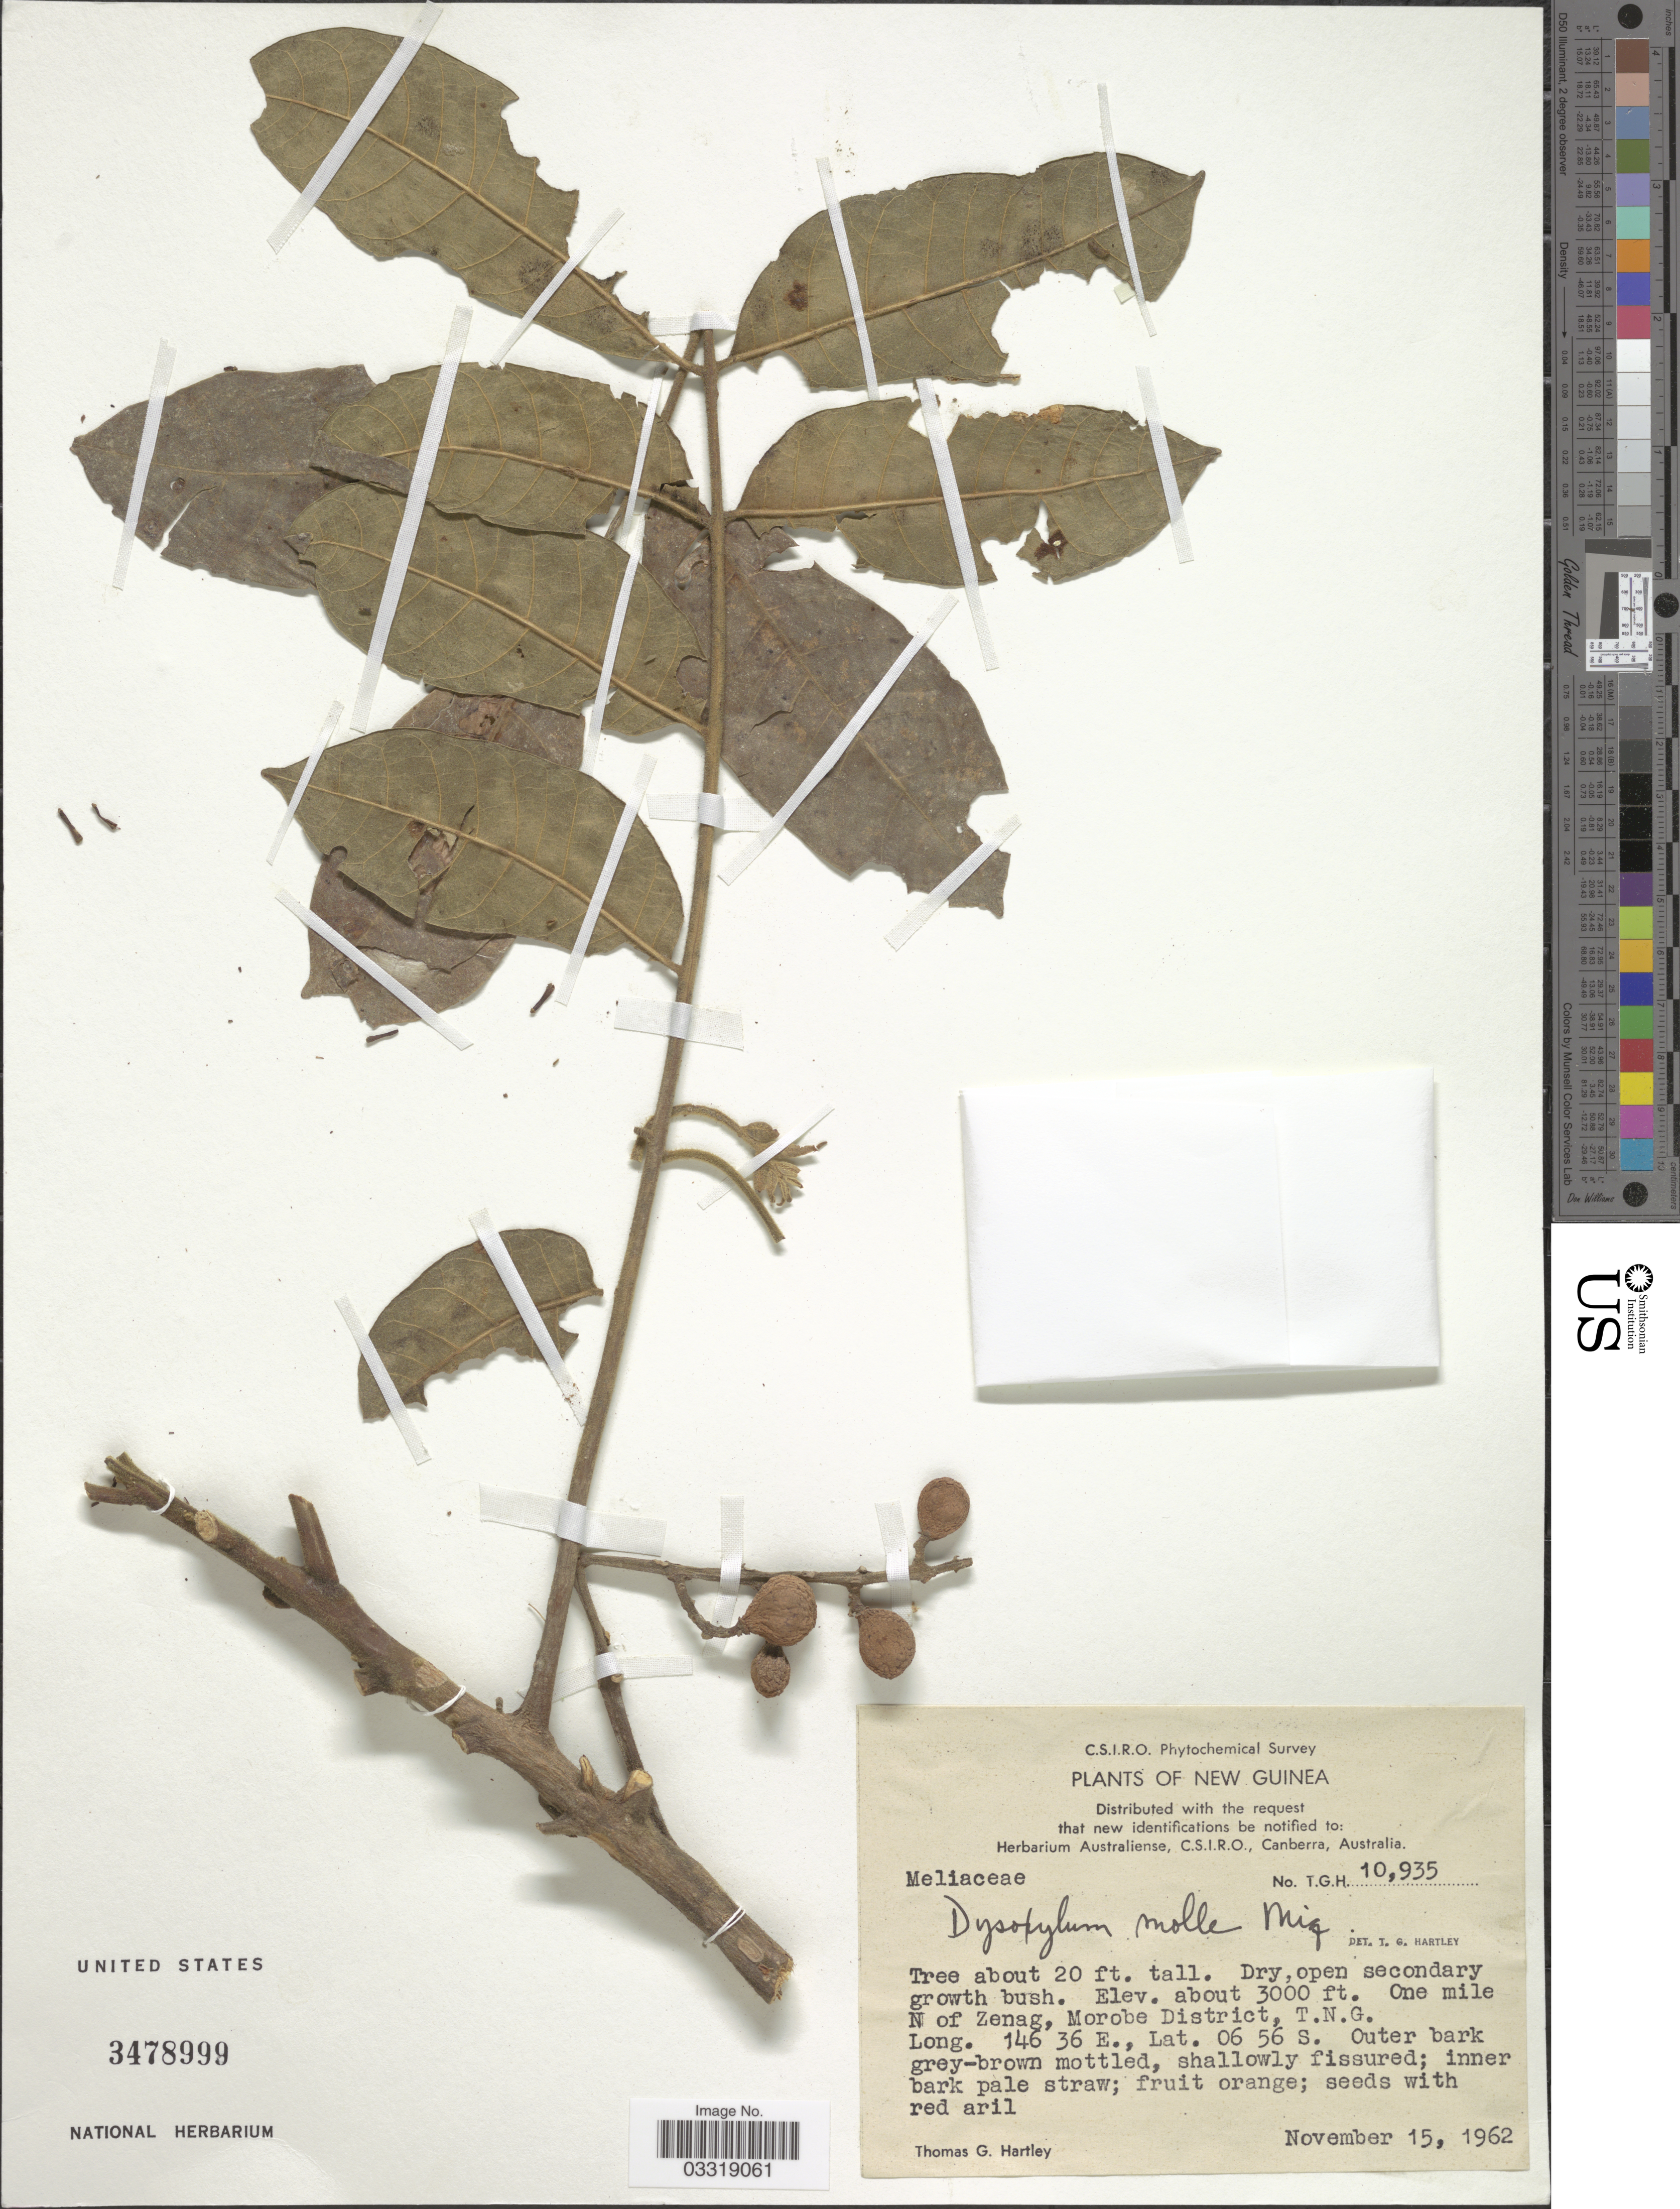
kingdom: Plantae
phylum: Tracheophyta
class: Magnoliopsida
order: Sapindales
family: Meliaceae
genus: Didymocheton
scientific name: Didymocheton mollis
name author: (Miq.) Holzmeyer & Hauenschild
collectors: T. G. Hartley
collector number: TGH 10935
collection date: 1962-11-15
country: Papua New Guinea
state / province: Morobe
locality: New Guinea. One mile N of Zenag, Morobe District, T.N.G.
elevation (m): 914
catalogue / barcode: US 3478999